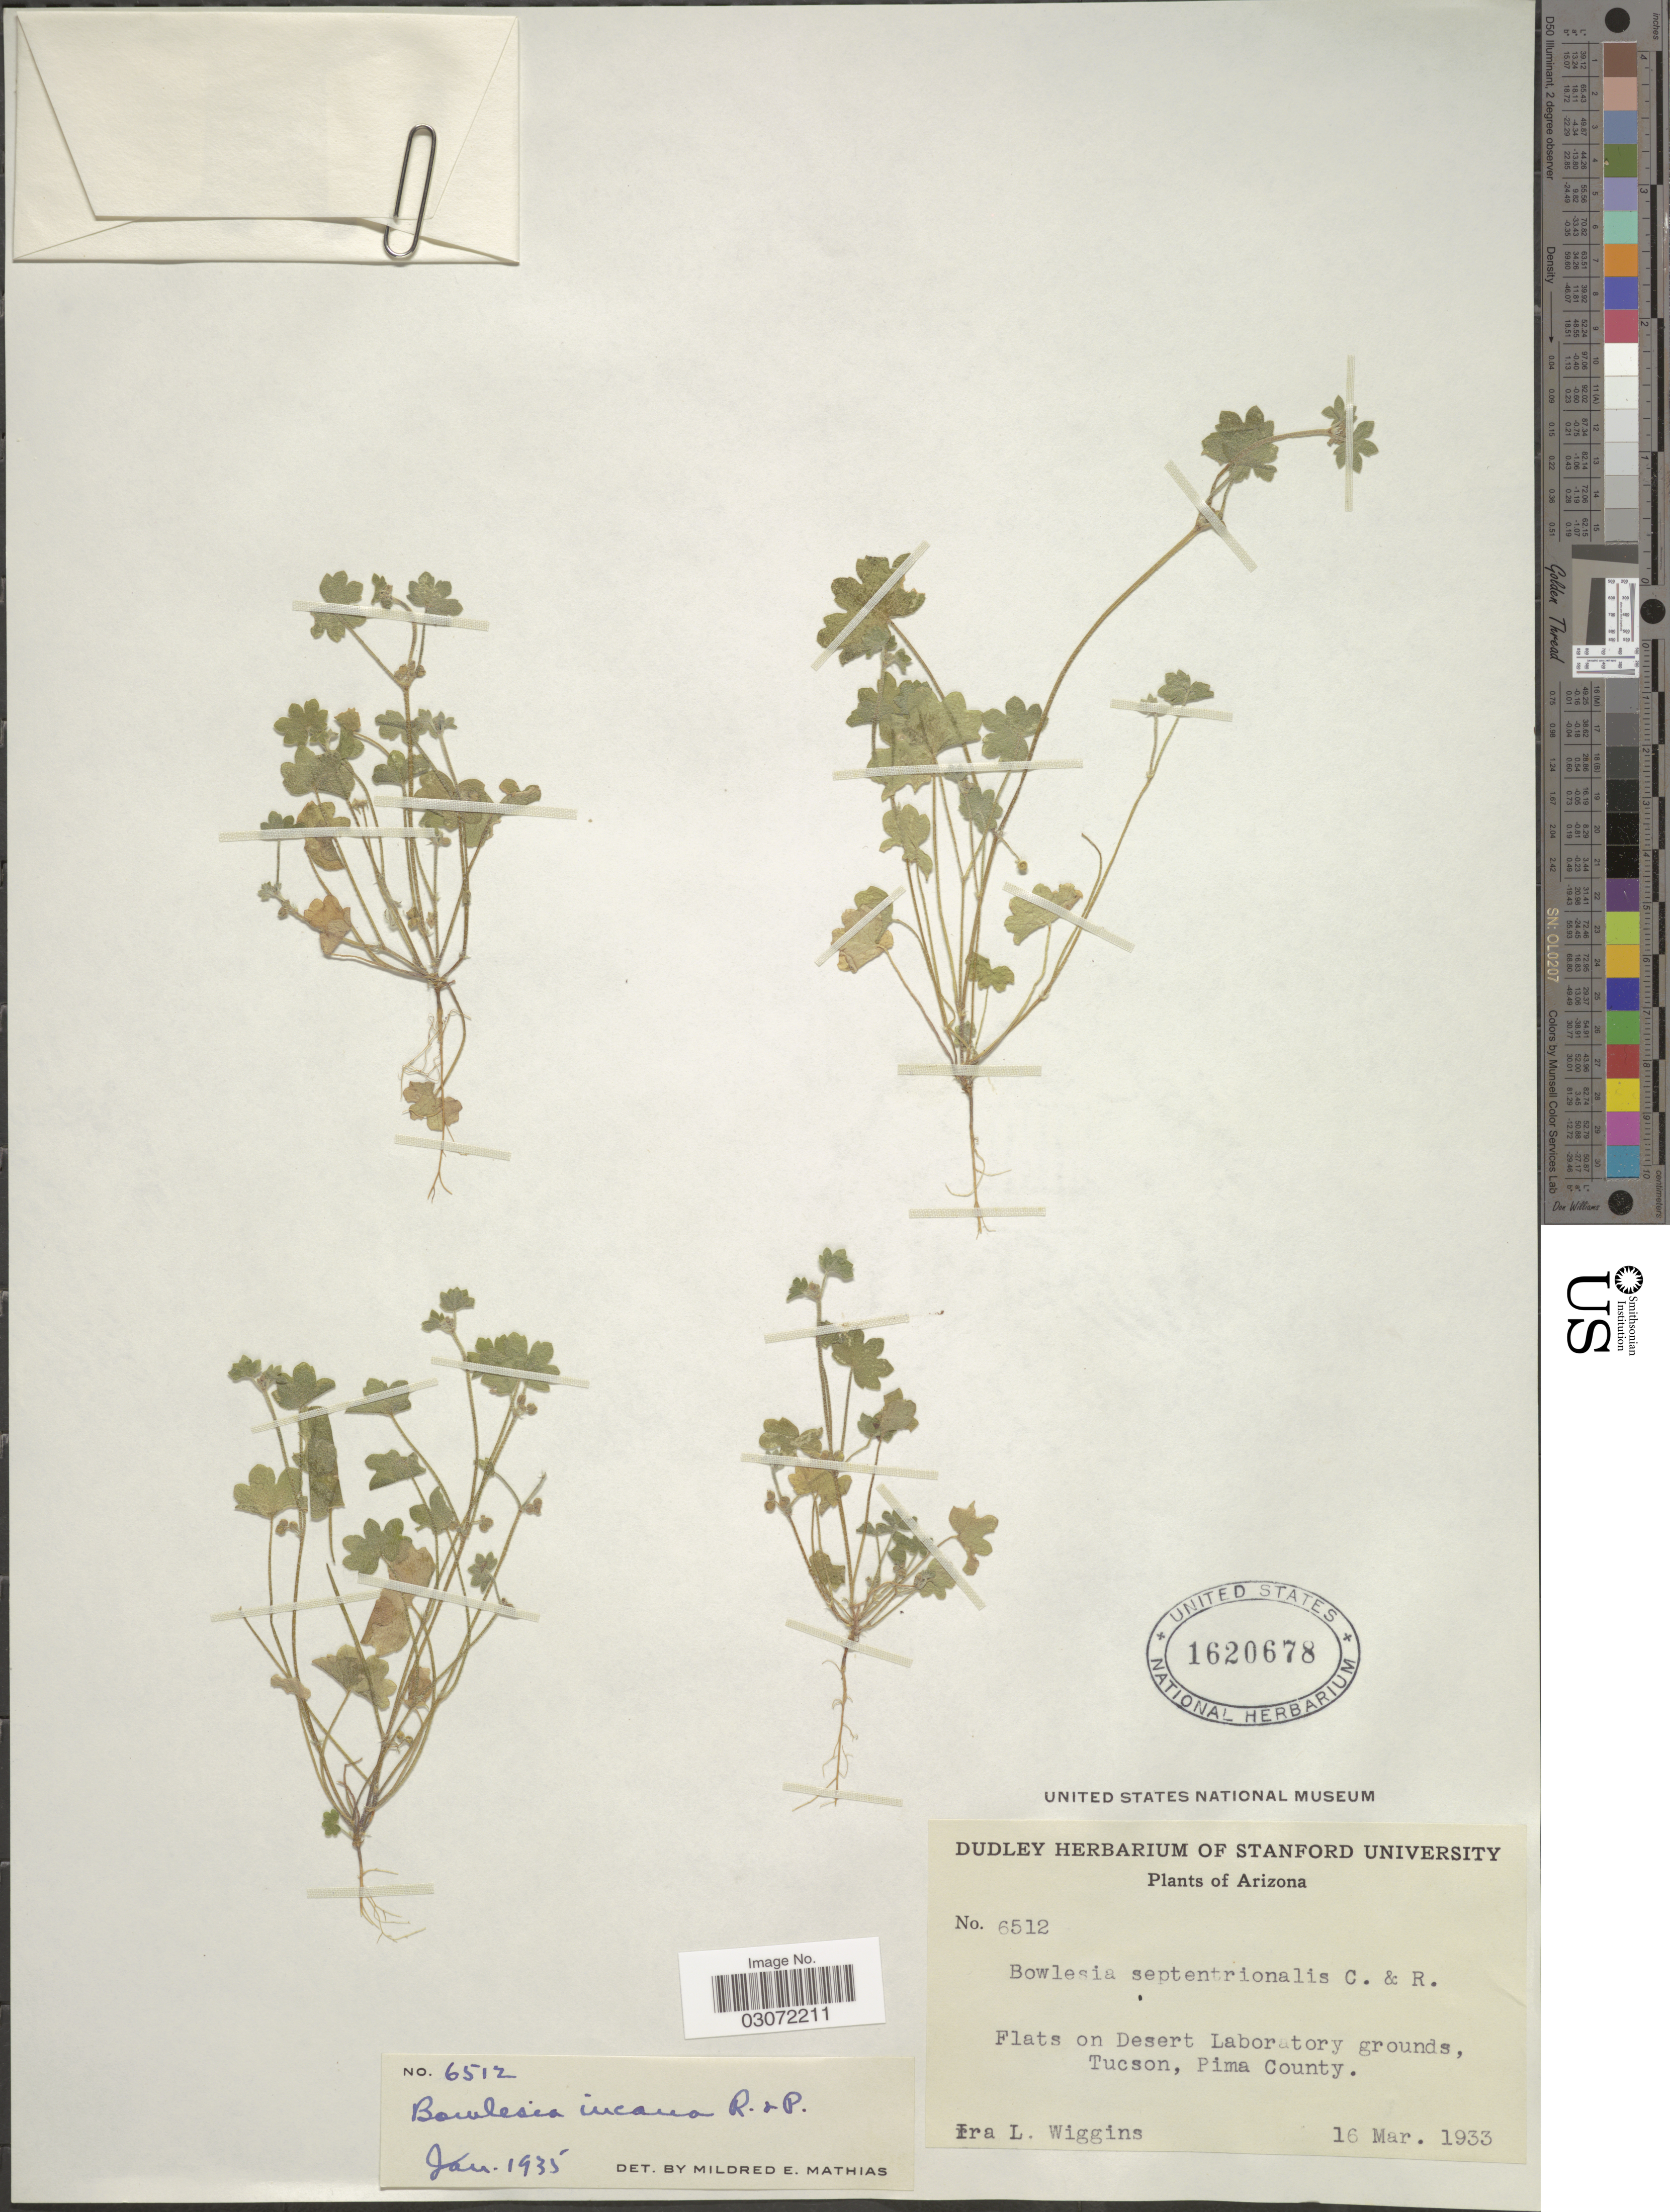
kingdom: Plantae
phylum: Tracheophyta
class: Magnoliopsida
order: Apiales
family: Apiaceae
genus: Bowlesia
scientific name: Bowlesia incana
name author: Ruiz & Pav.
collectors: I. L. Wiggins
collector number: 6512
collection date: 1933-03-16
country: United States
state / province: Arizona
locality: Flats on Desert Laboratory grounds, Tucson, Pima County.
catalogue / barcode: US 1620678